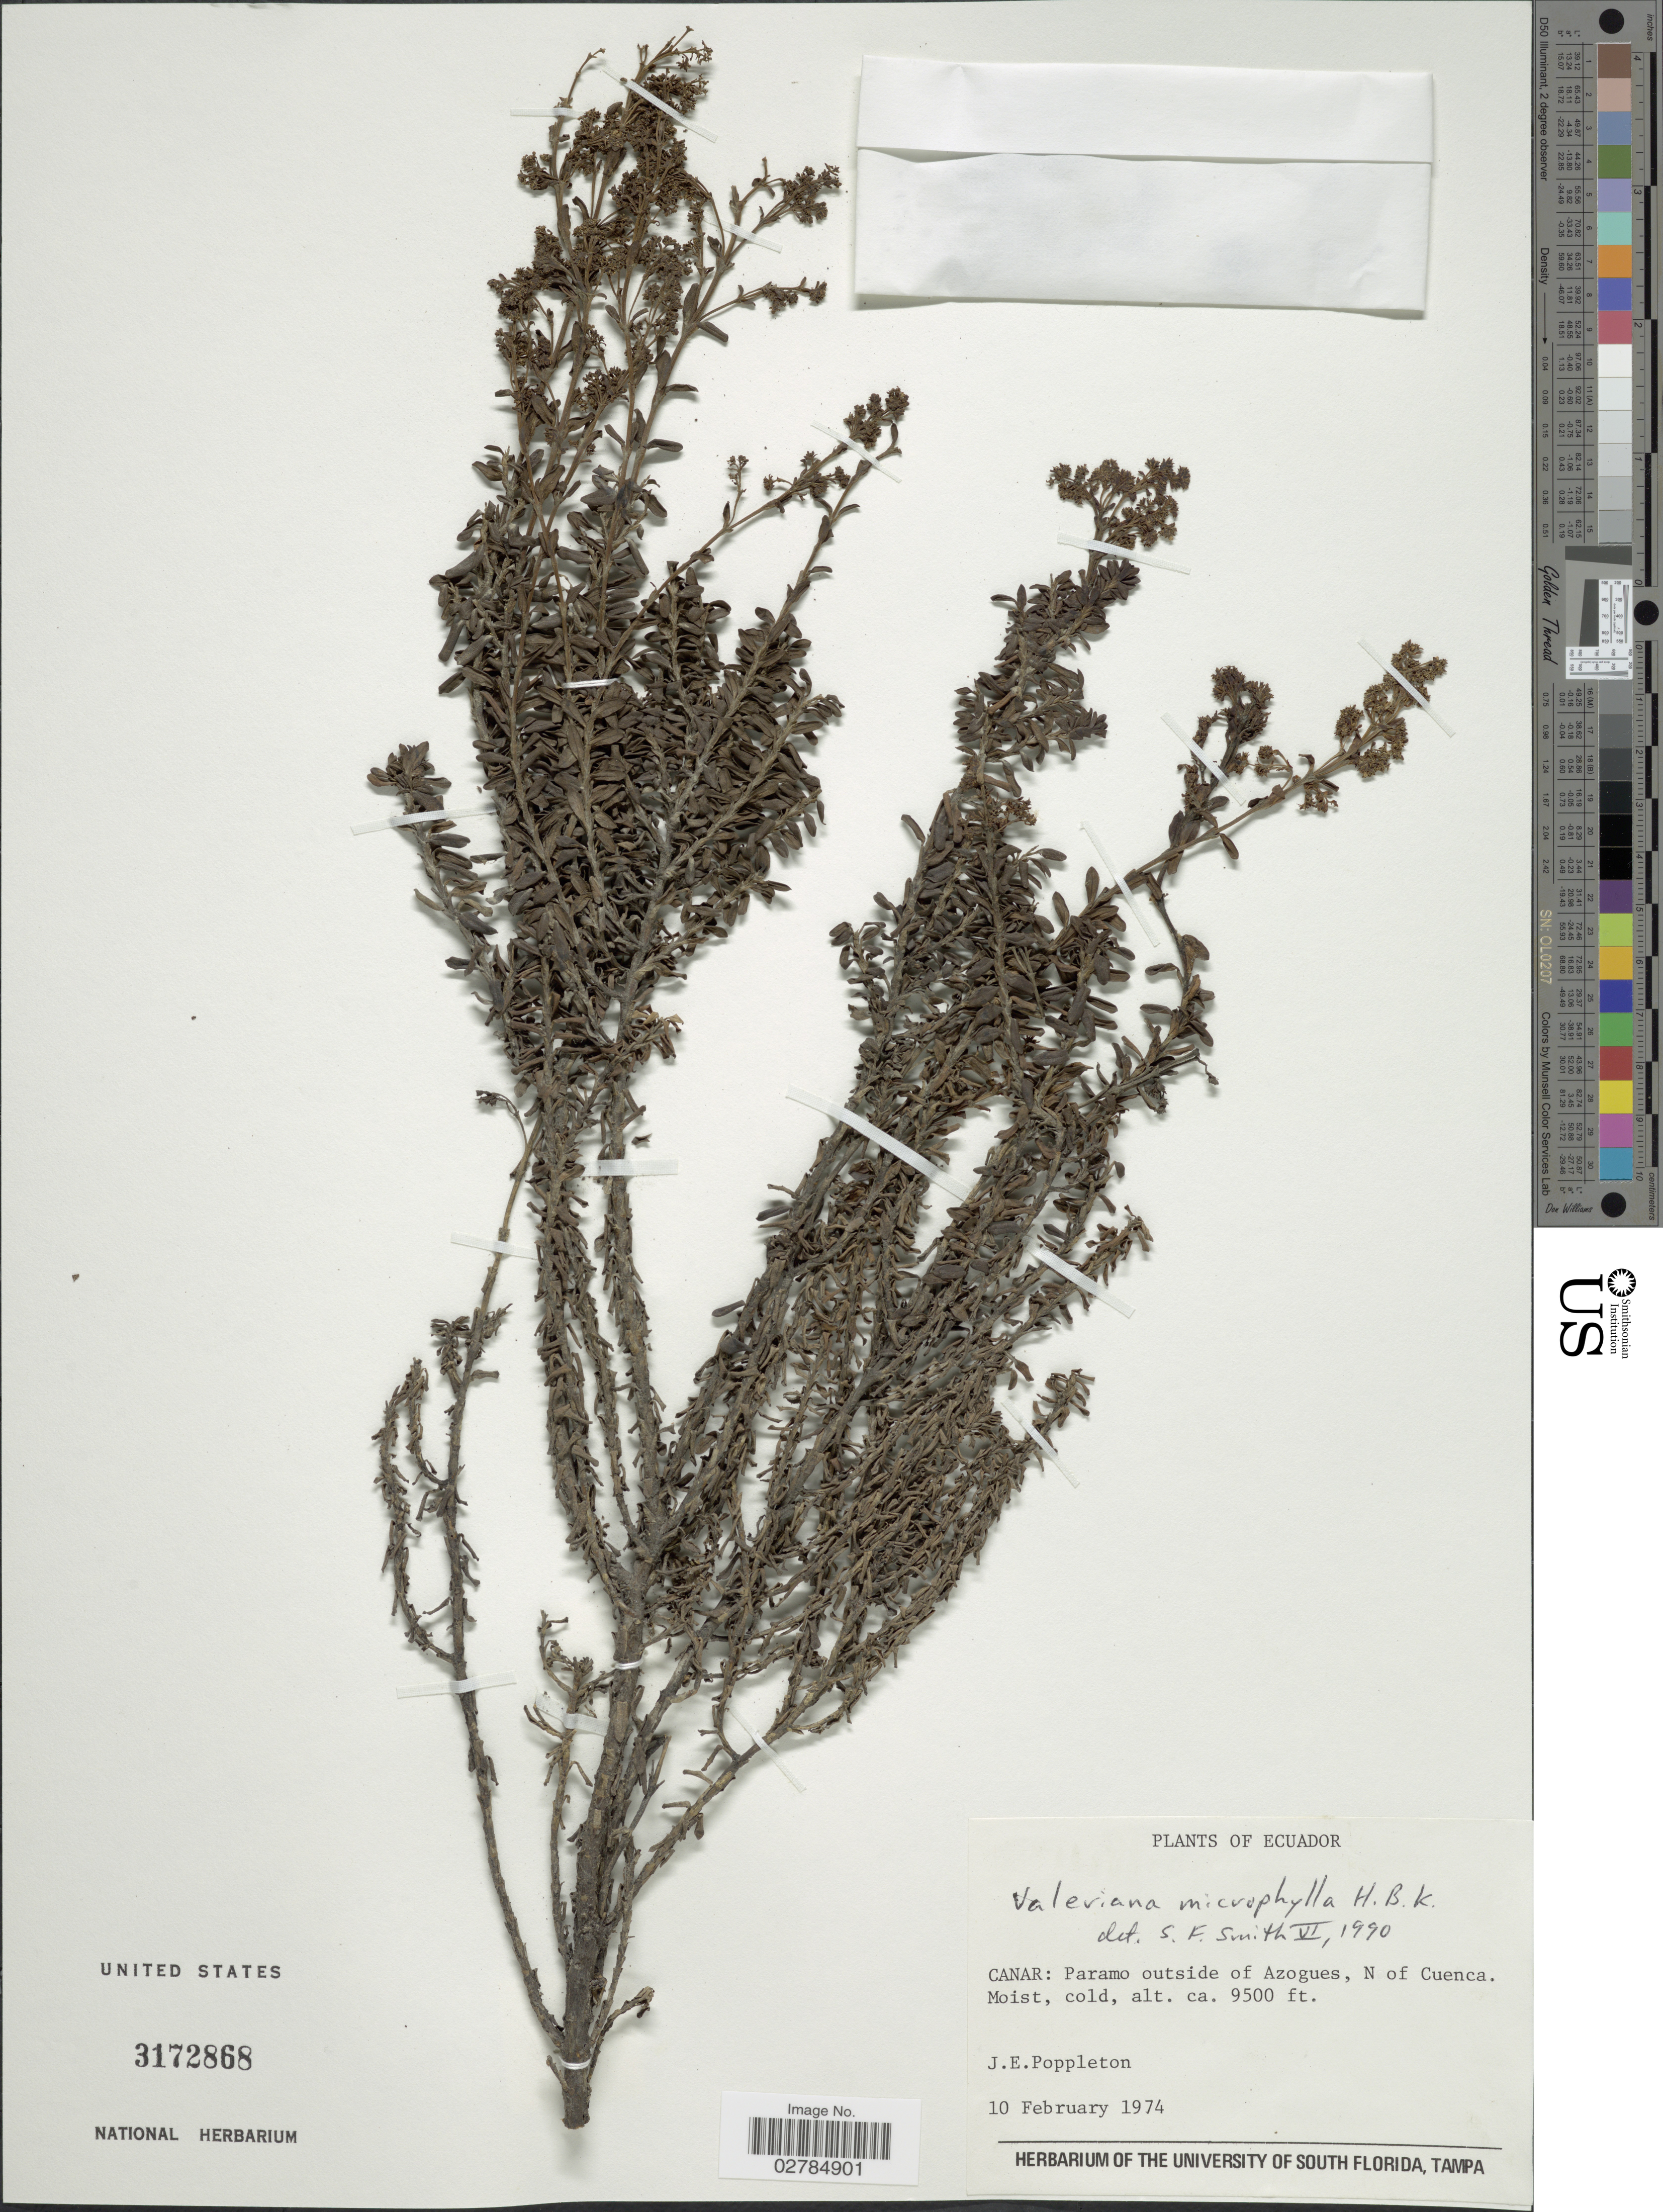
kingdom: Plantae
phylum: Tracheophyta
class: Magnoliopsida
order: Dipsacales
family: Caprifoliaceae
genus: Valeriana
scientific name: Valeriana microphylla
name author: Kunth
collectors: J. Poppleton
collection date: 1974-02-10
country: Ecuador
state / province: Cañar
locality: Paramo outside of Azogues, N of Cuenca.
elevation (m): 2896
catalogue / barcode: US 3172868